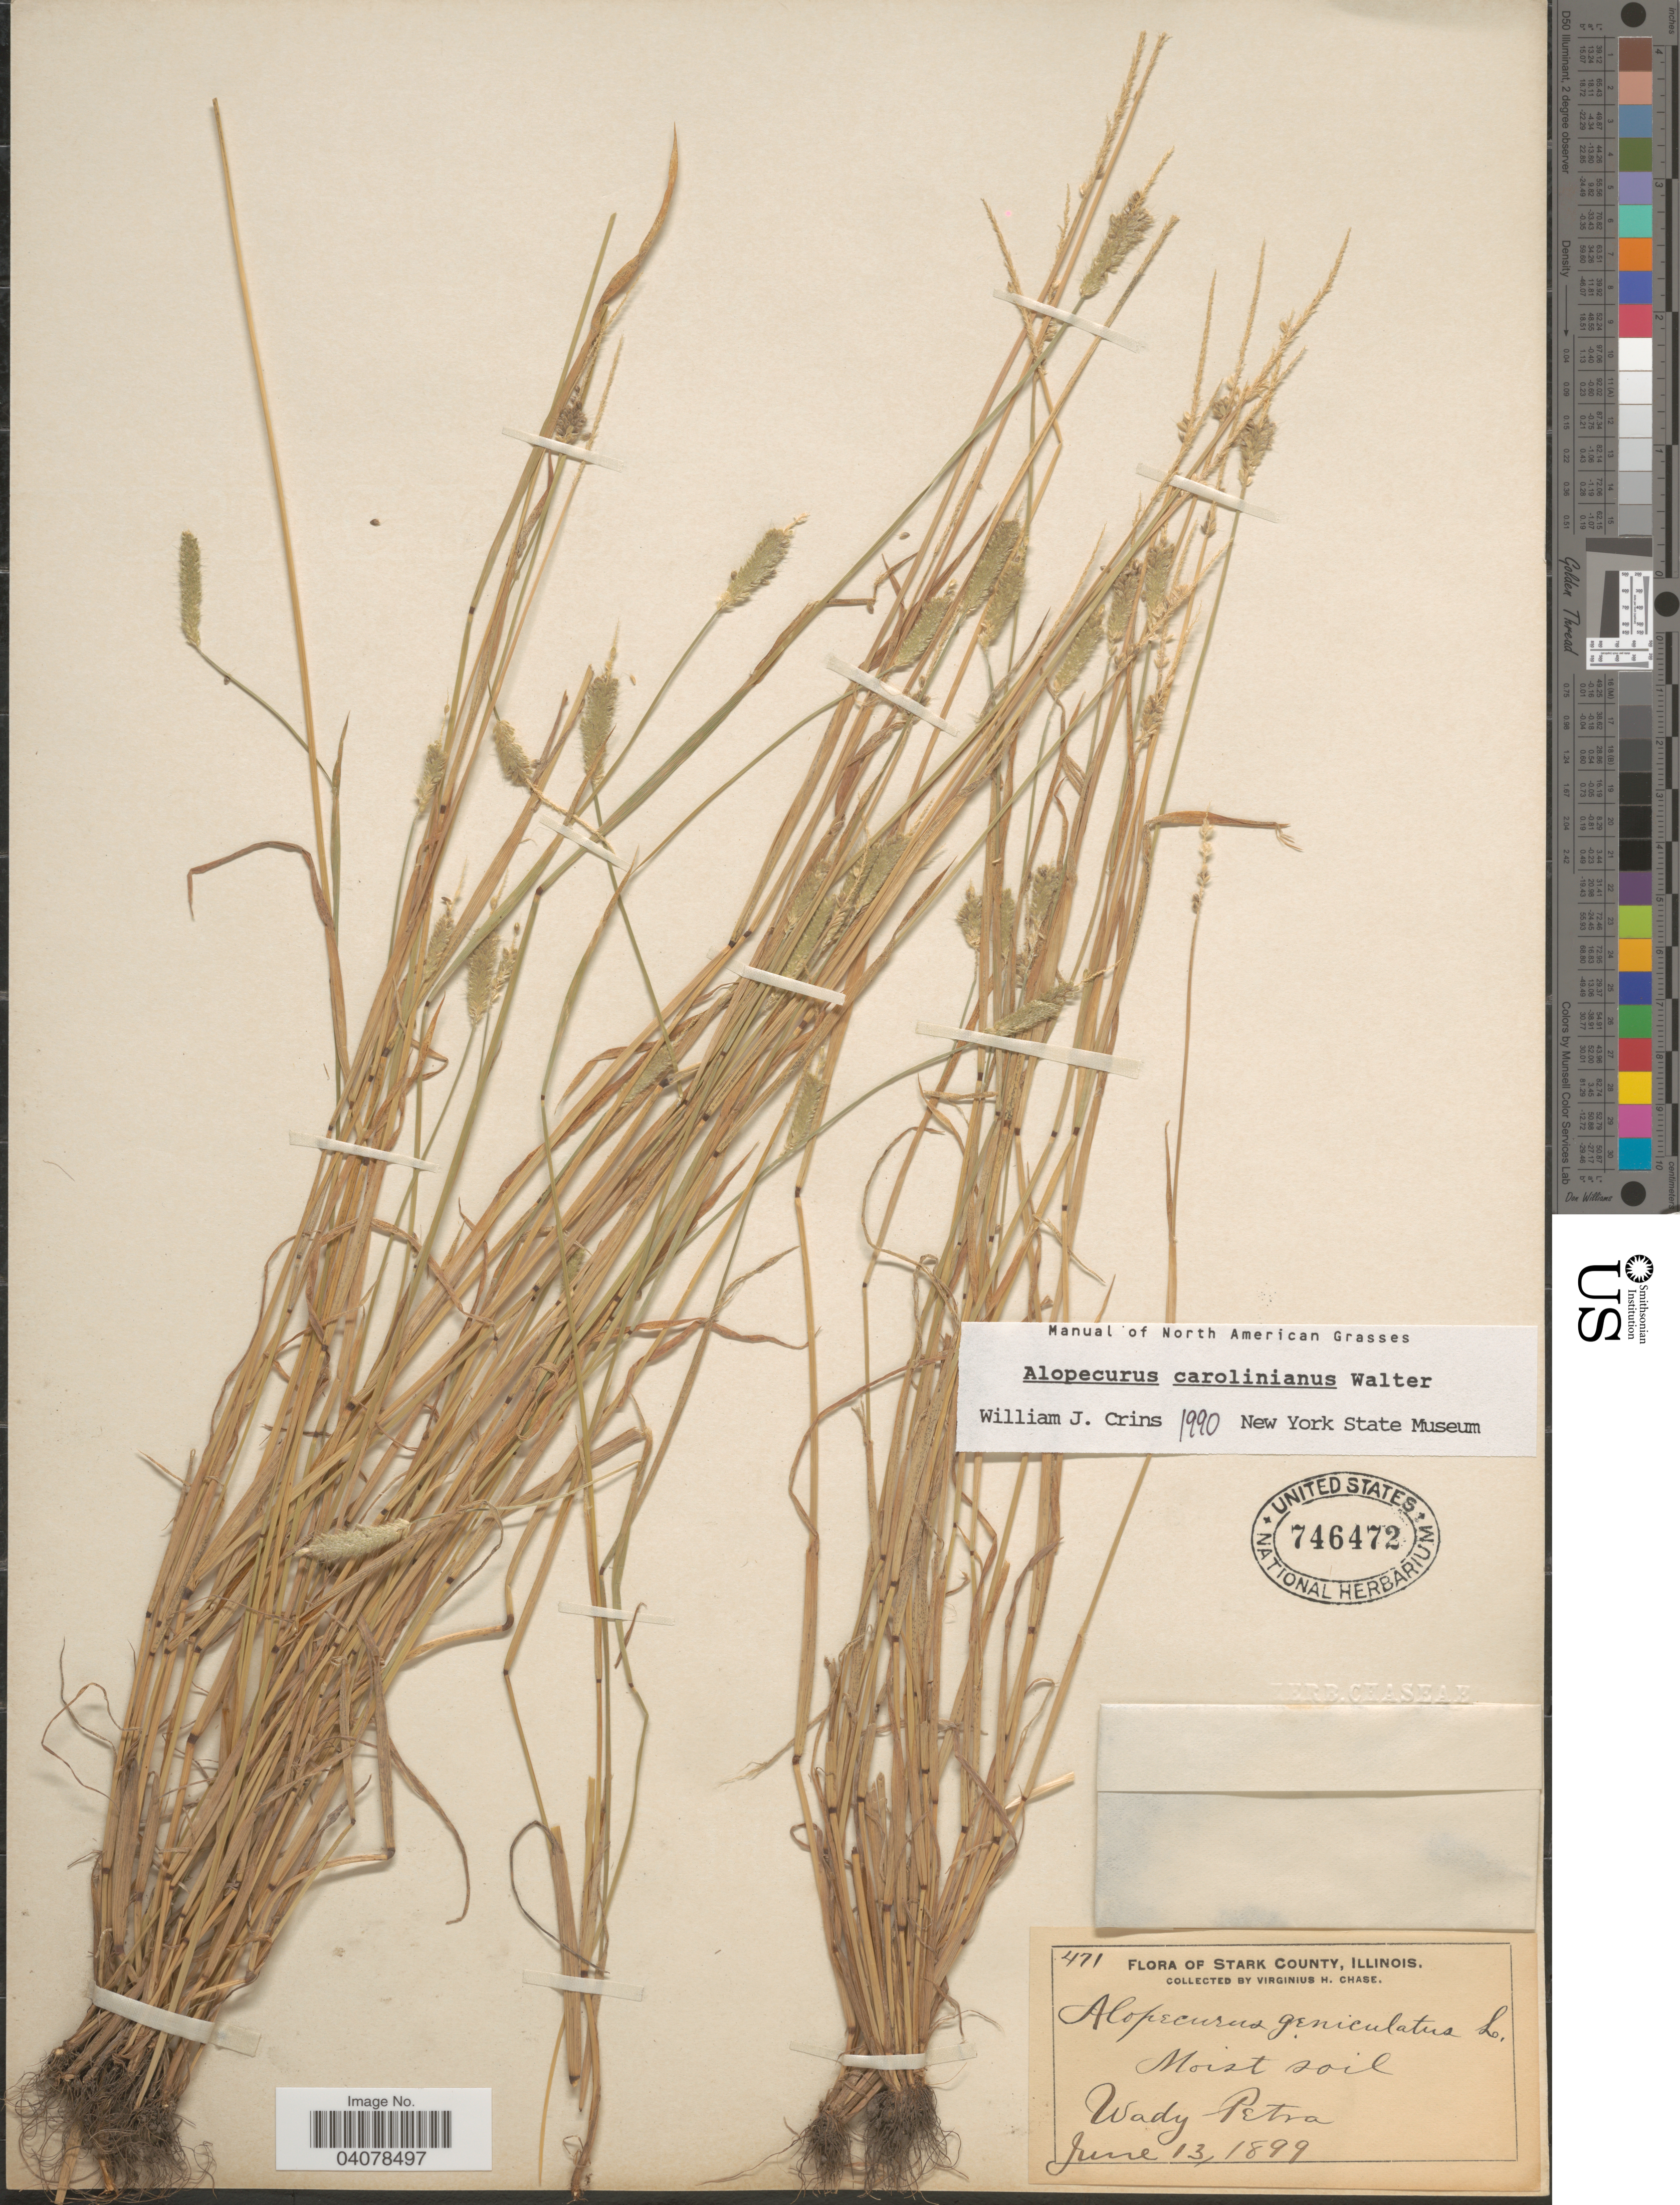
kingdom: Plantae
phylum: Tracheophyta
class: Liliopsida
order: Poales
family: Poaceae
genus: Alopecurus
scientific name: Alopecurus aequalis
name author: Sobol.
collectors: V. H. Chase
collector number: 471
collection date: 1899-06-13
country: United States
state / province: Illinois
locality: Stark County. Wady Petra.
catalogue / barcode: US 746472